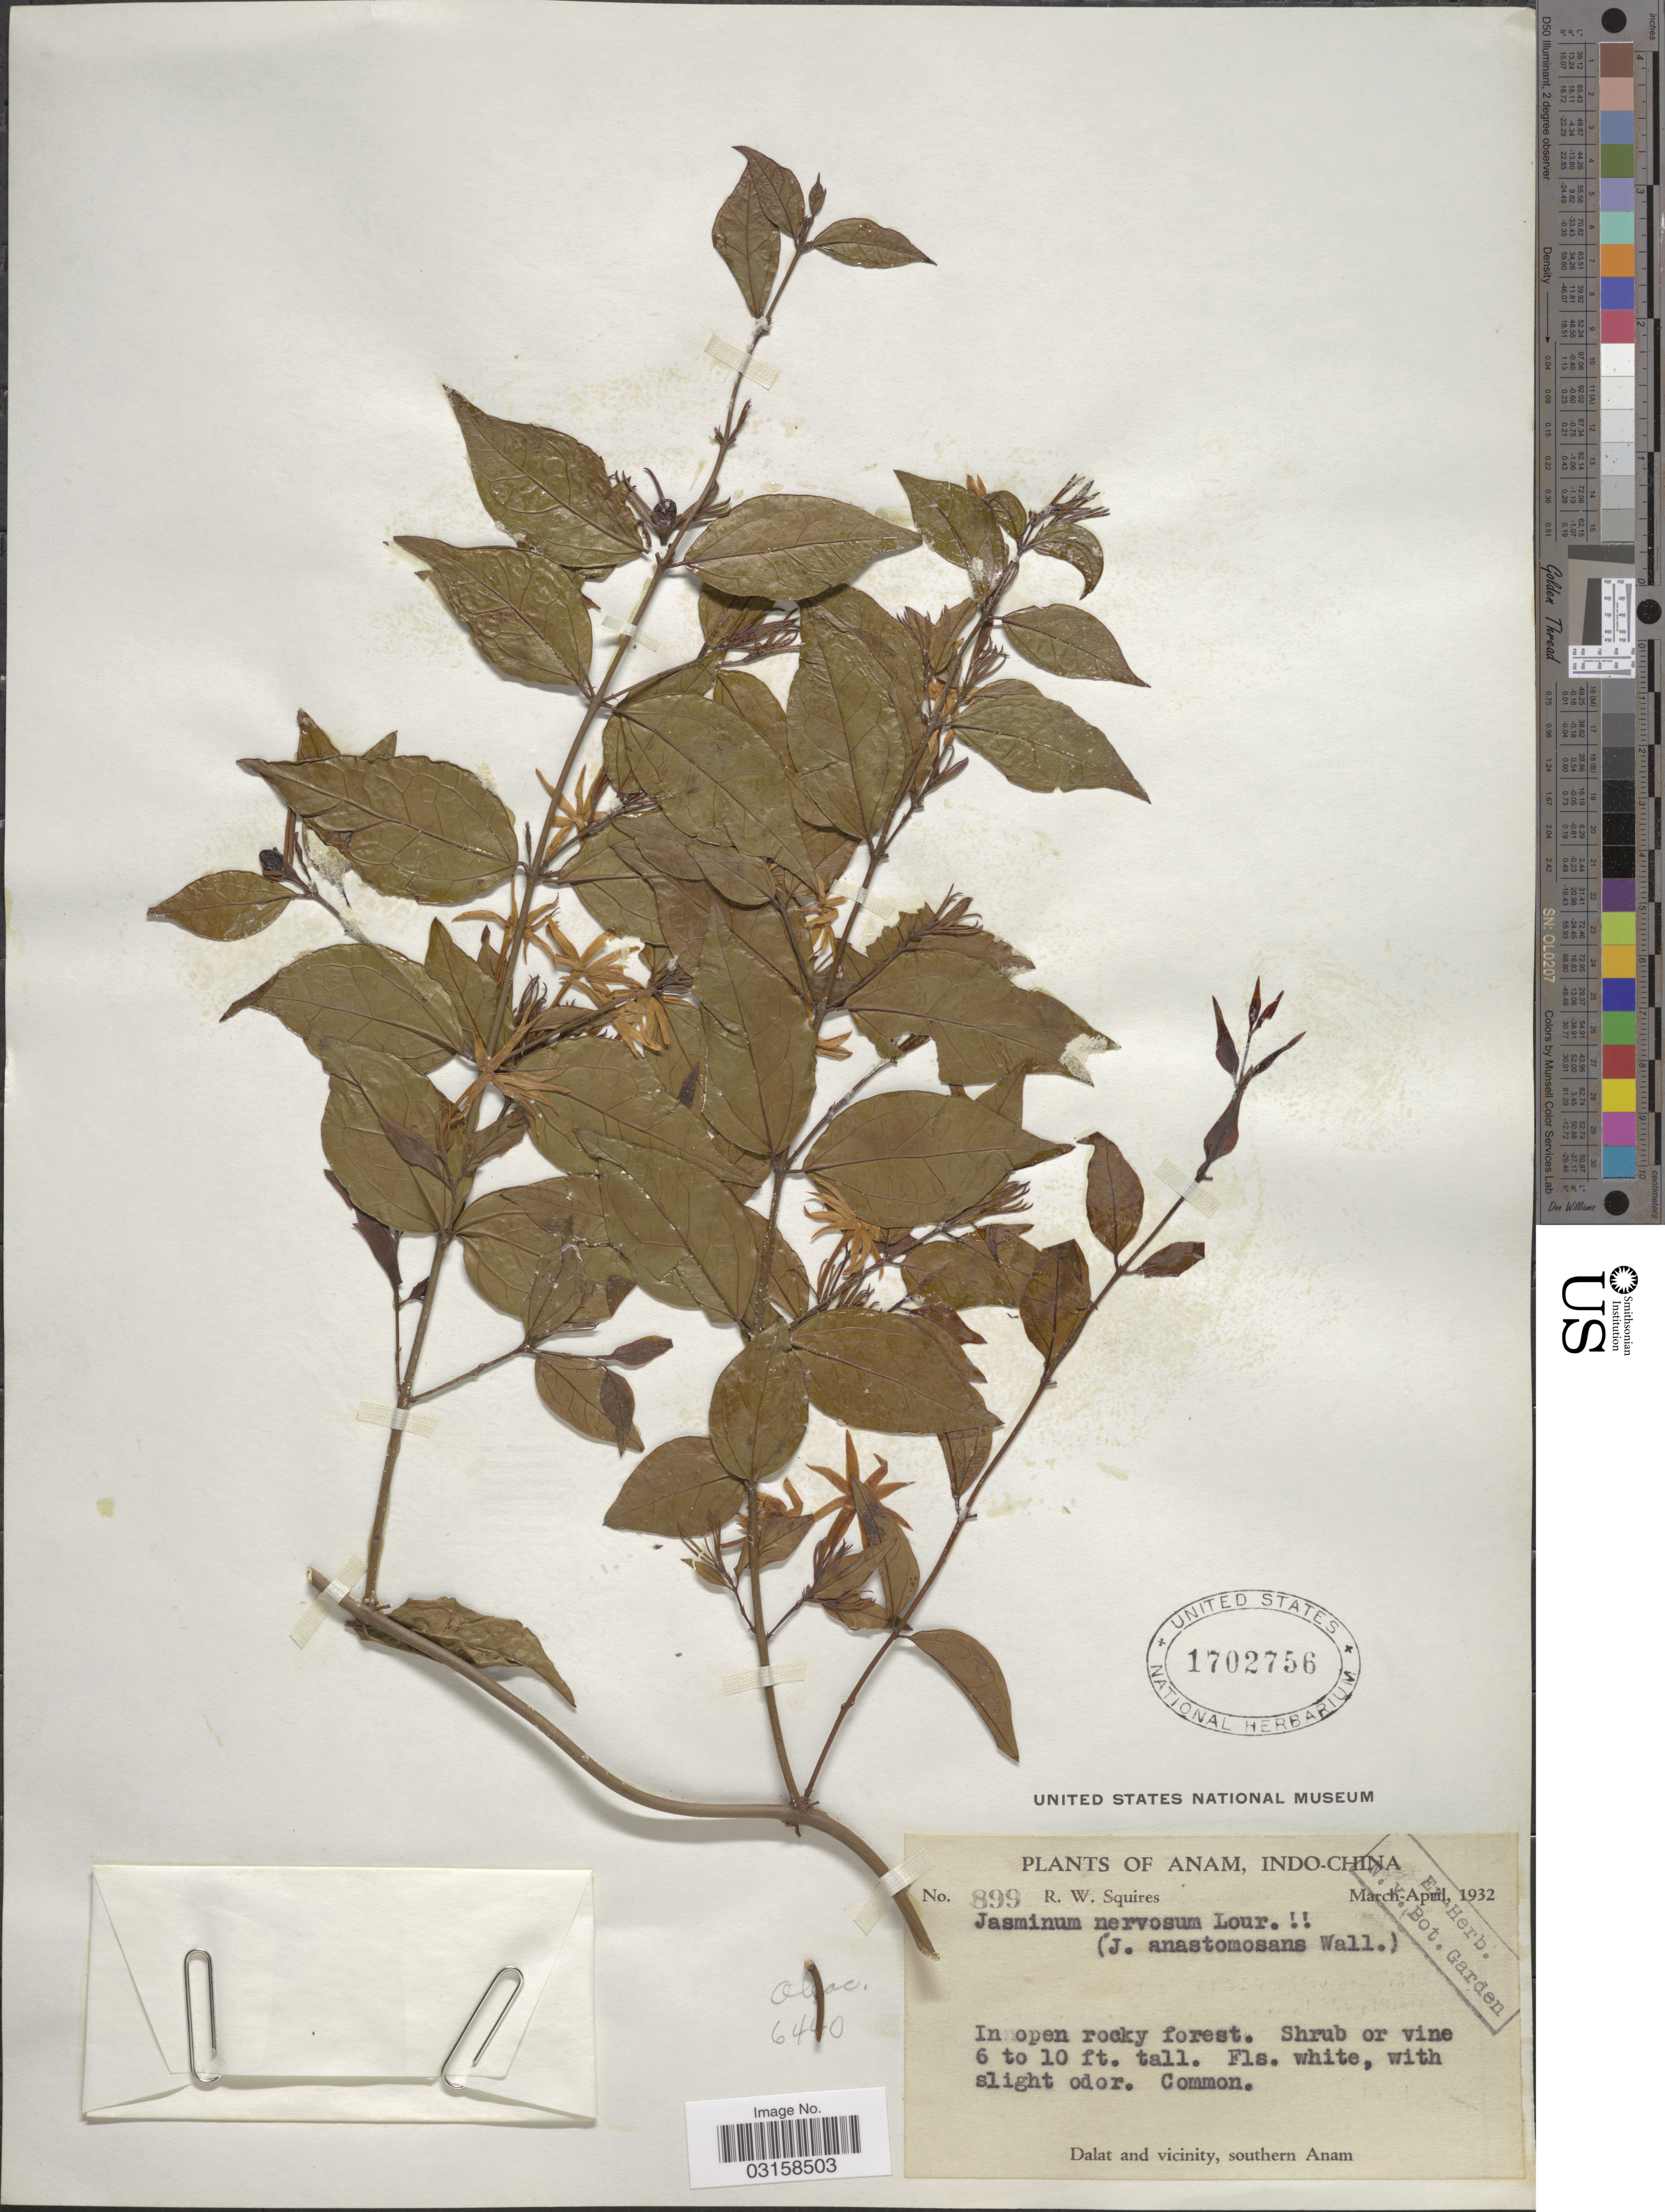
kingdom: Plantae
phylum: Tracheophyta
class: Magnoliopsida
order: Lamiales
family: Oleaceae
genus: Jasminum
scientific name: Jasminum nervosum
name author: Lour.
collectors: R. Squires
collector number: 899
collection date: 1932-03/1932-04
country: Vietnam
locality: Anam, Indo-China. Dalath and vicinity, southern Anam.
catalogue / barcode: US 1702756